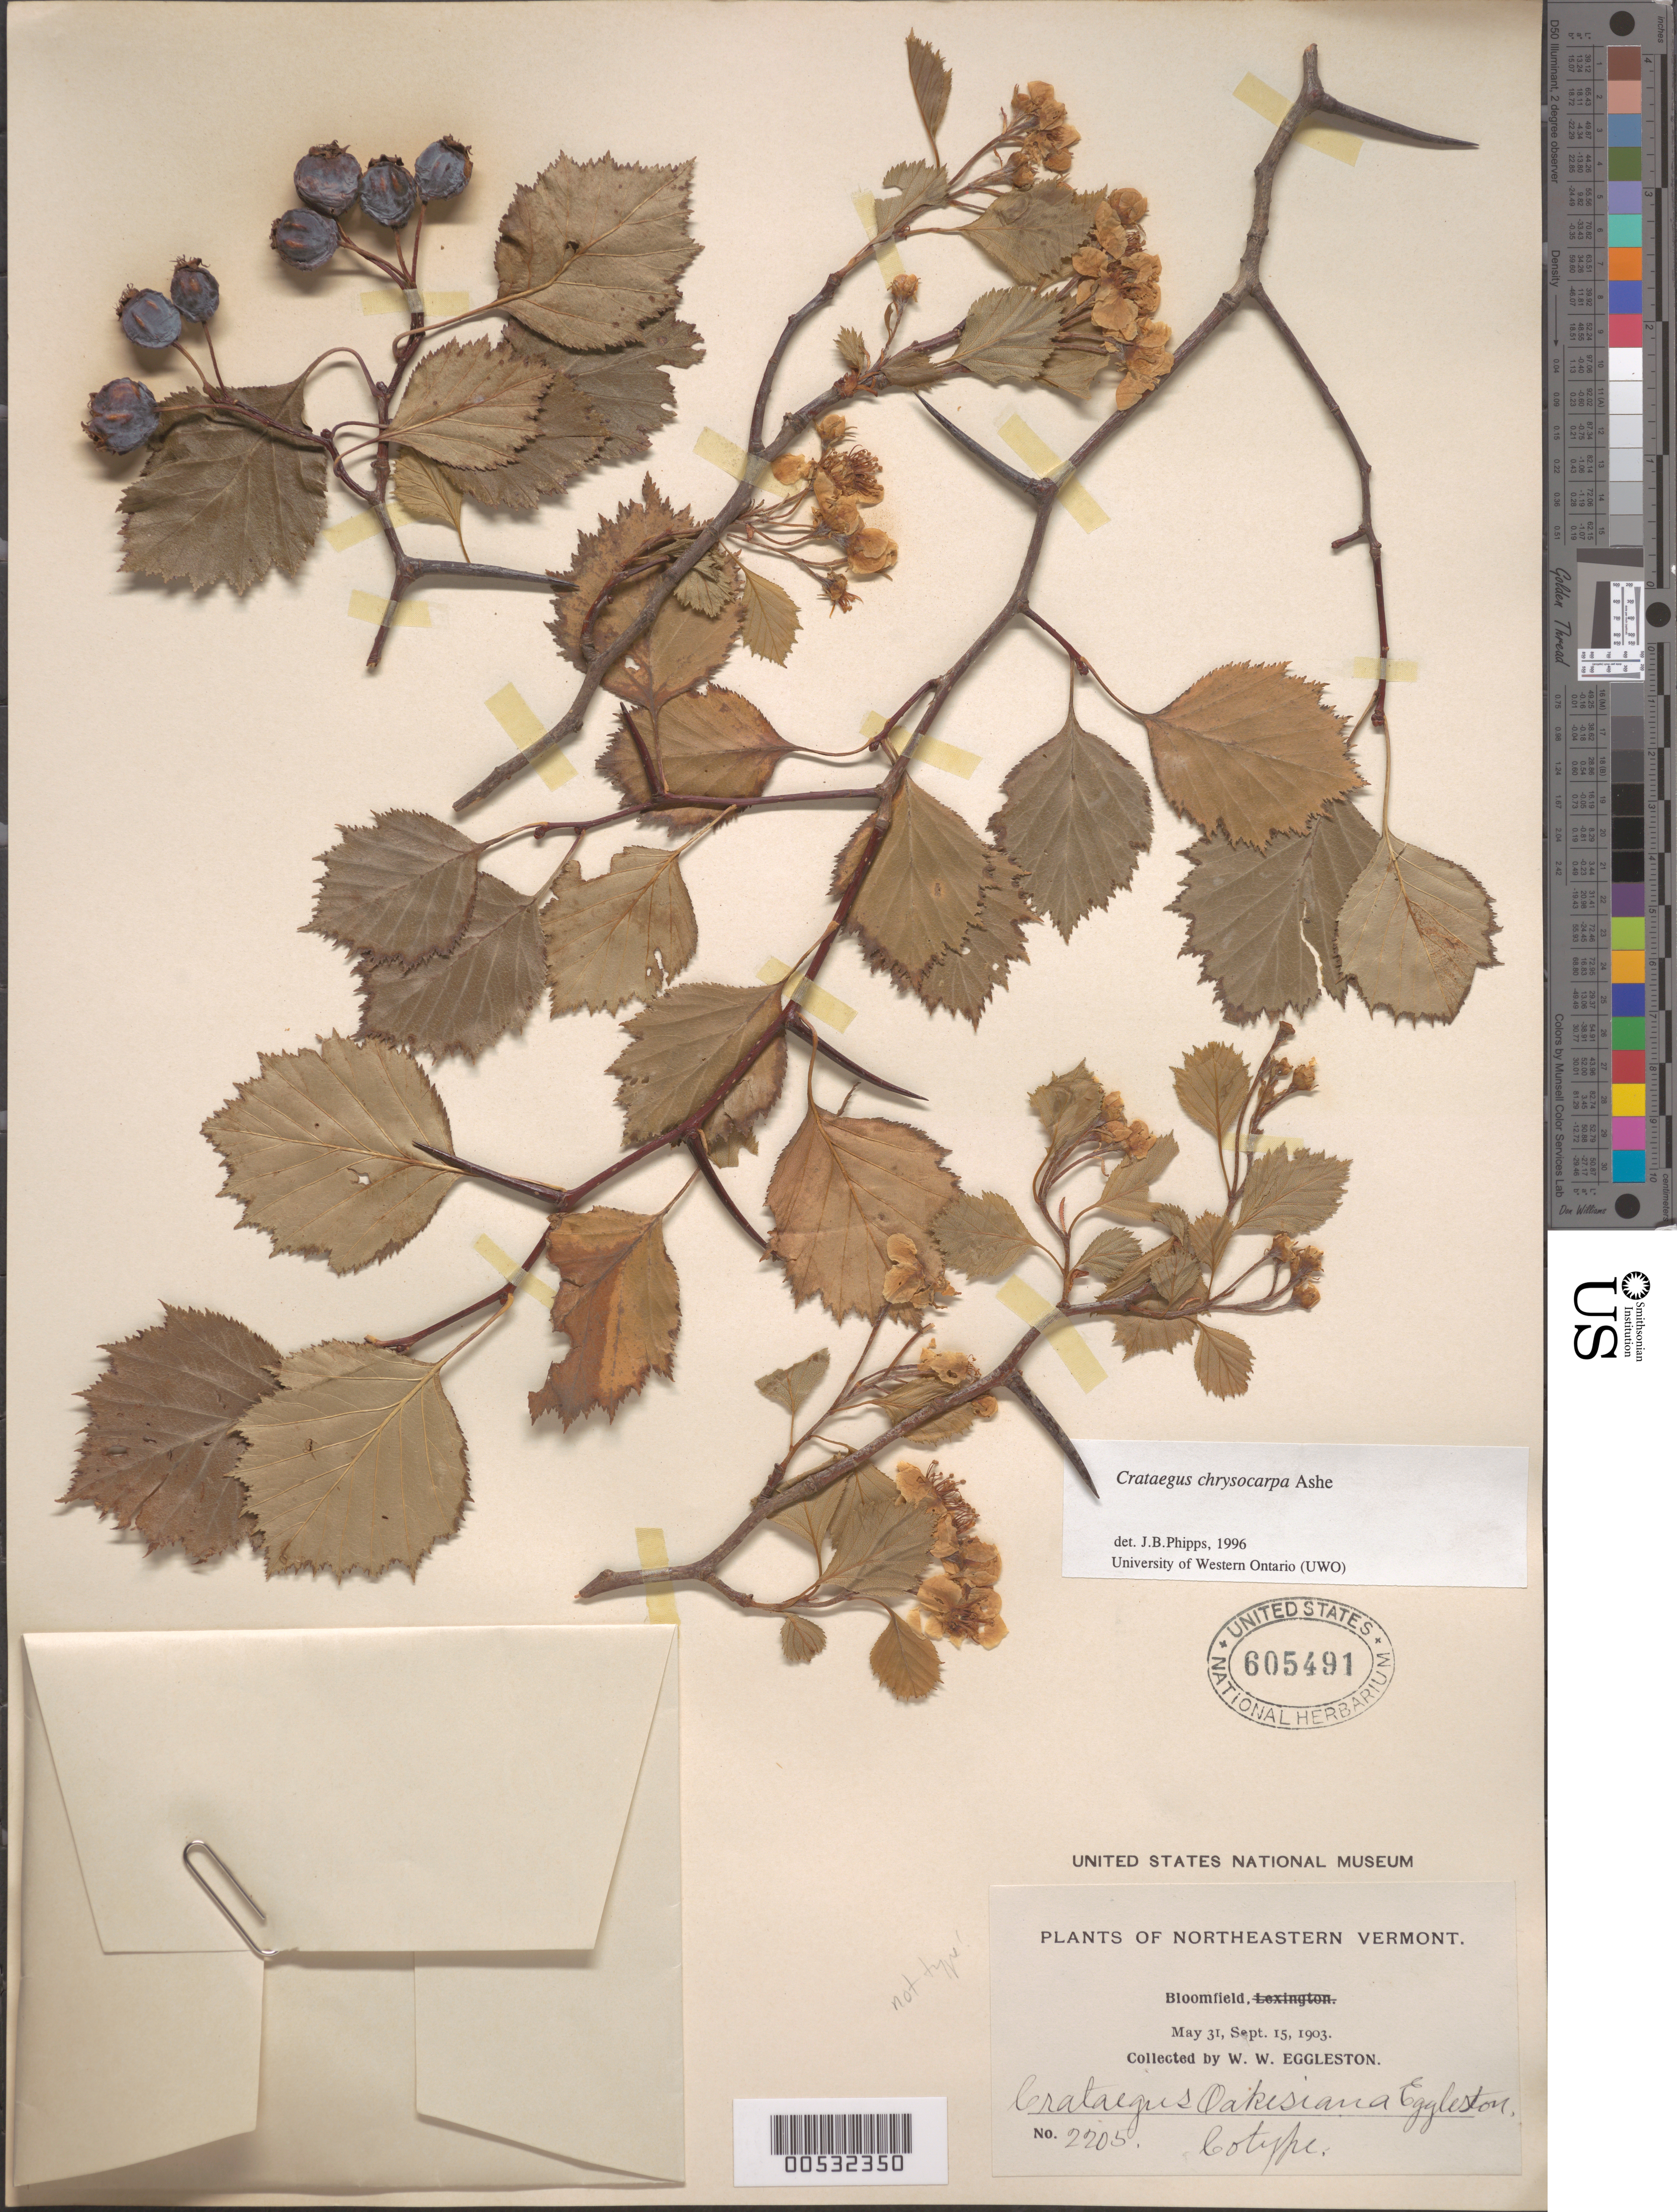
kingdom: Plantae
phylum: Tracheophyta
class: Magnoliopsida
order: Rosales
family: Rosaceae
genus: Crataegus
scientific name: Crataegus chrysocarpa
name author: Ashe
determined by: Phipps, James B., (UWO), University of Western Ontario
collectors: W. W. Eggleston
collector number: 2205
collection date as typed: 31 May 1903 and 15 Sep 1903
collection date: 1903-05-31,1903-09-15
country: United States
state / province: Vermont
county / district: Essex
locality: Bloomfield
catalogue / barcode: US 605491